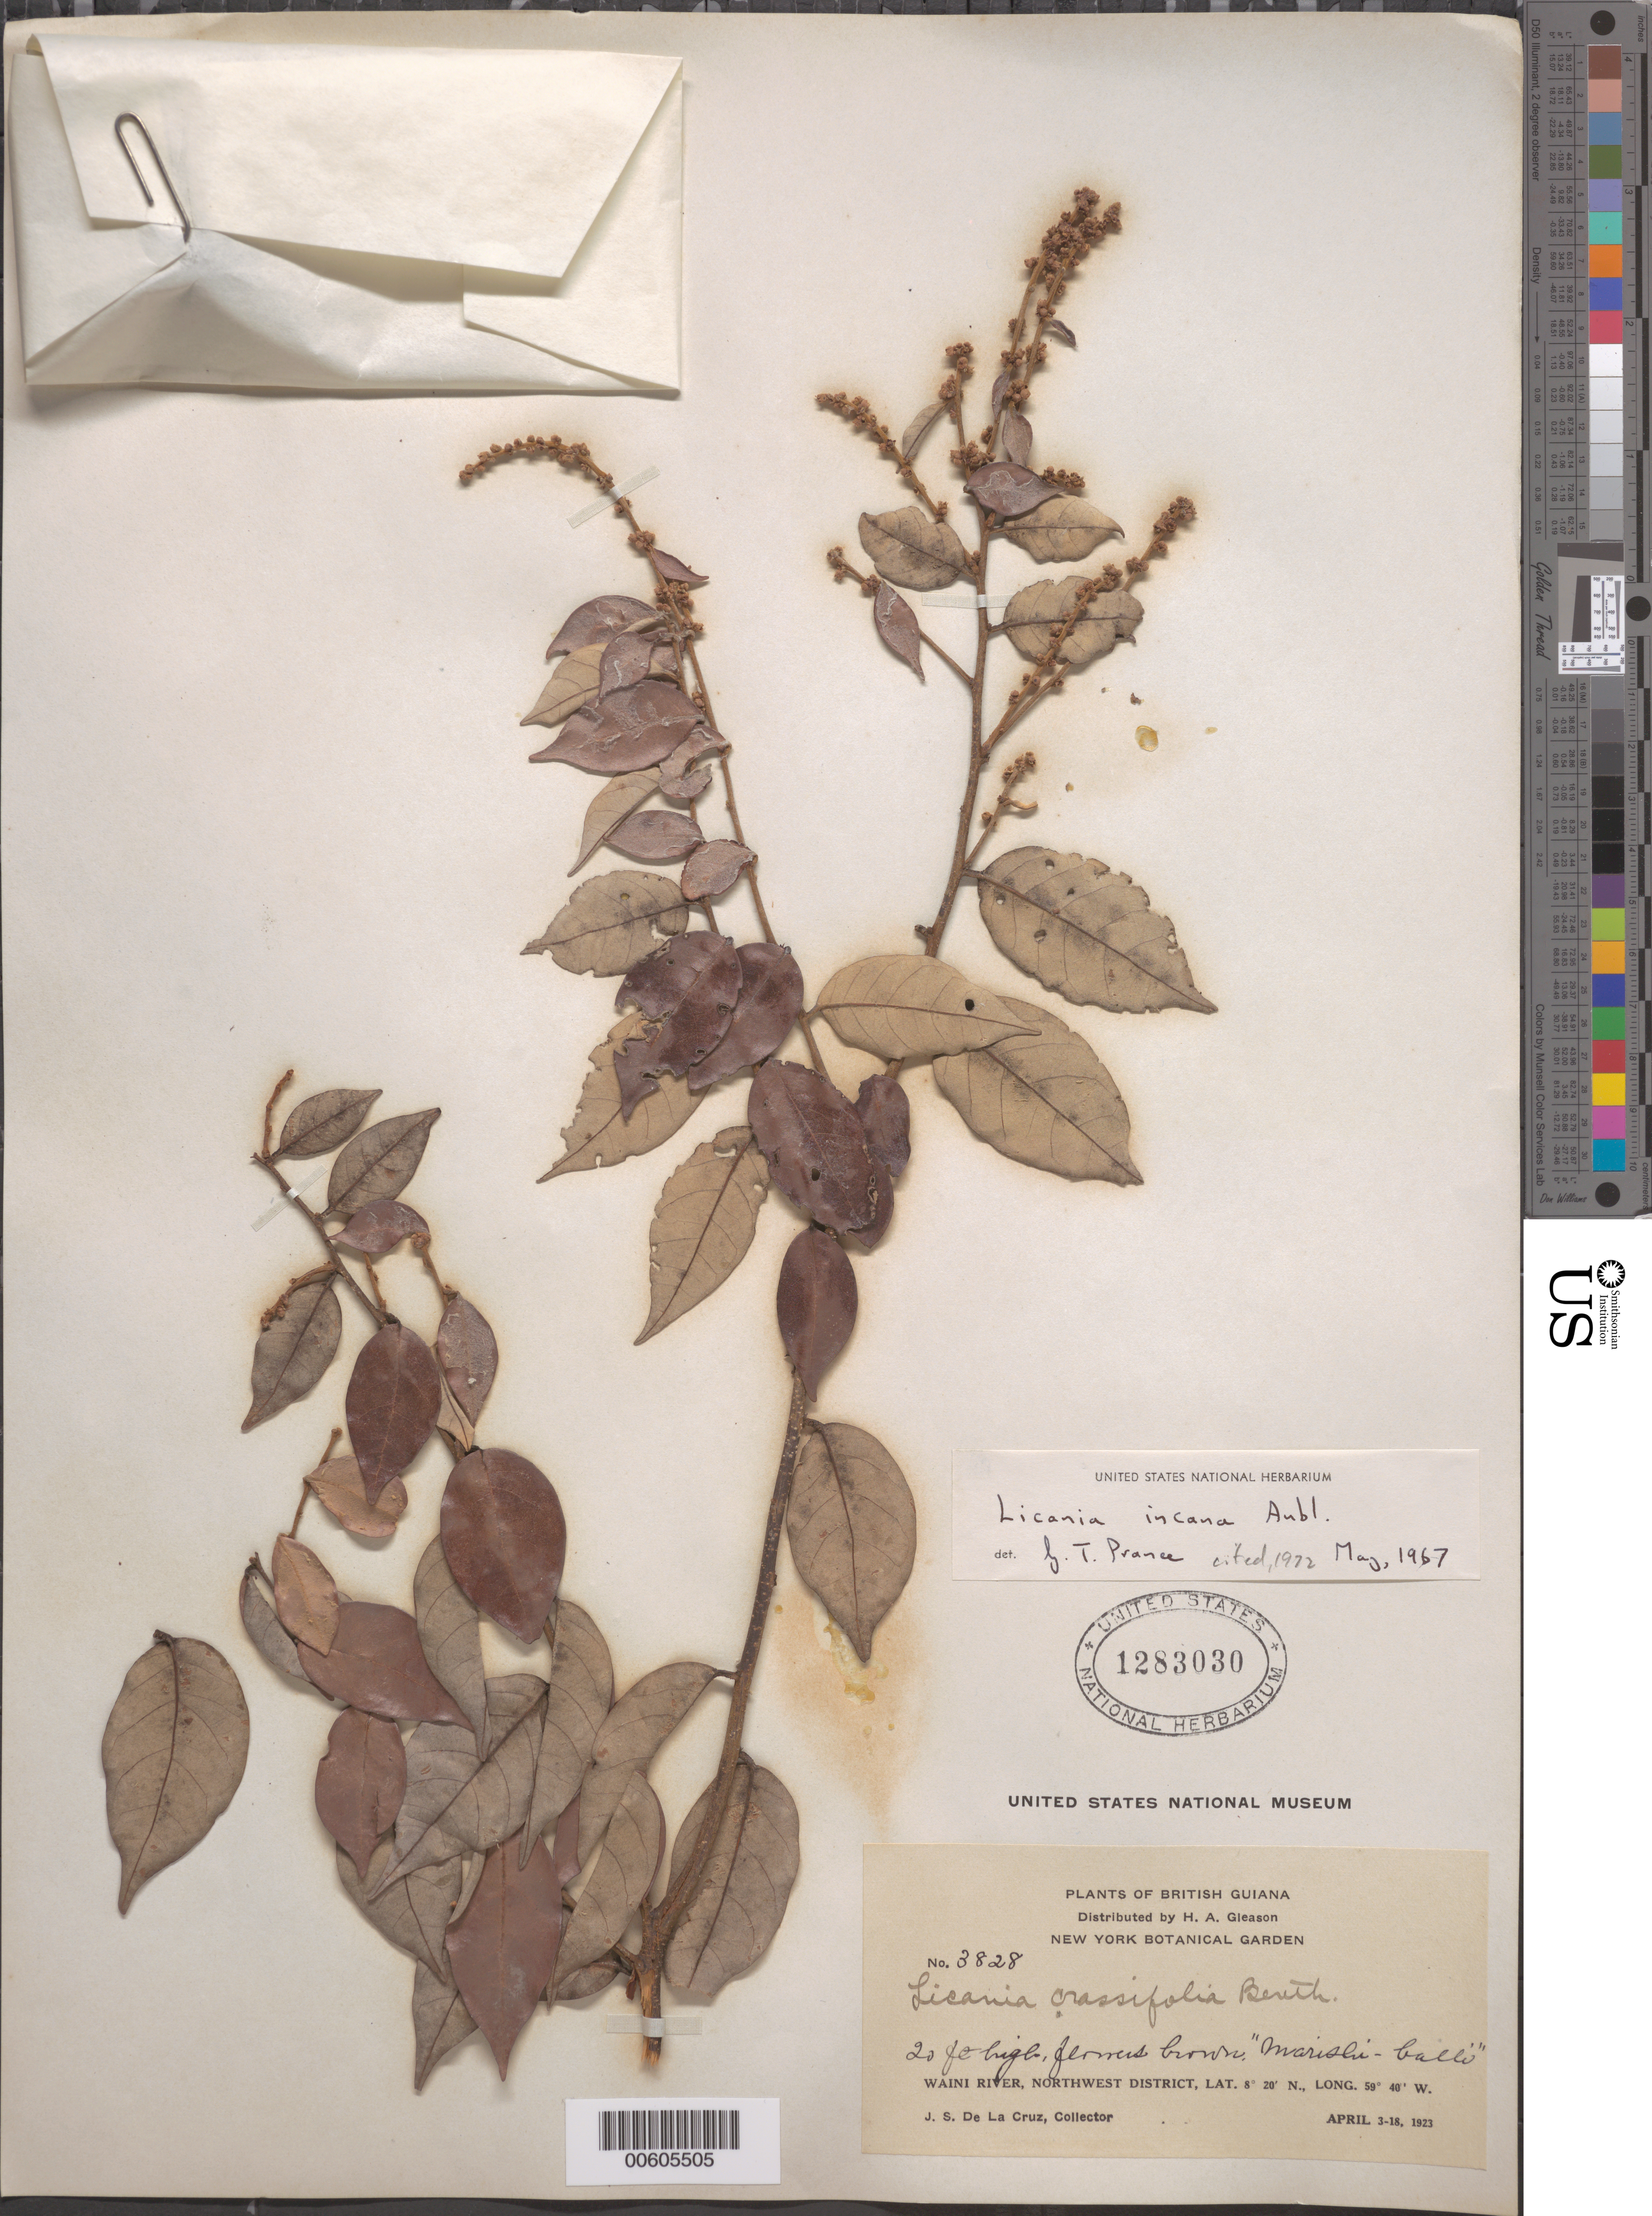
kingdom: Plantae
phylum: Tracheophyta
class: Magnoliopsida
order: Malpighiales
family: Chrysobalanaceae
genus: Licania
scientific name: Licania incana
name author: Aubl.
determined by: Prance, G. T.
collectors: J. S. de la Cruz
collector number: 3828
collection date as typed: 3-Apr-23 to 18-Apr-23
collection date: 1923-04-03/1923-04-18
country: Guyana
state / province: Barima-Waini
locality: Waini R., NW District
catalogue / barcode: US 1283030